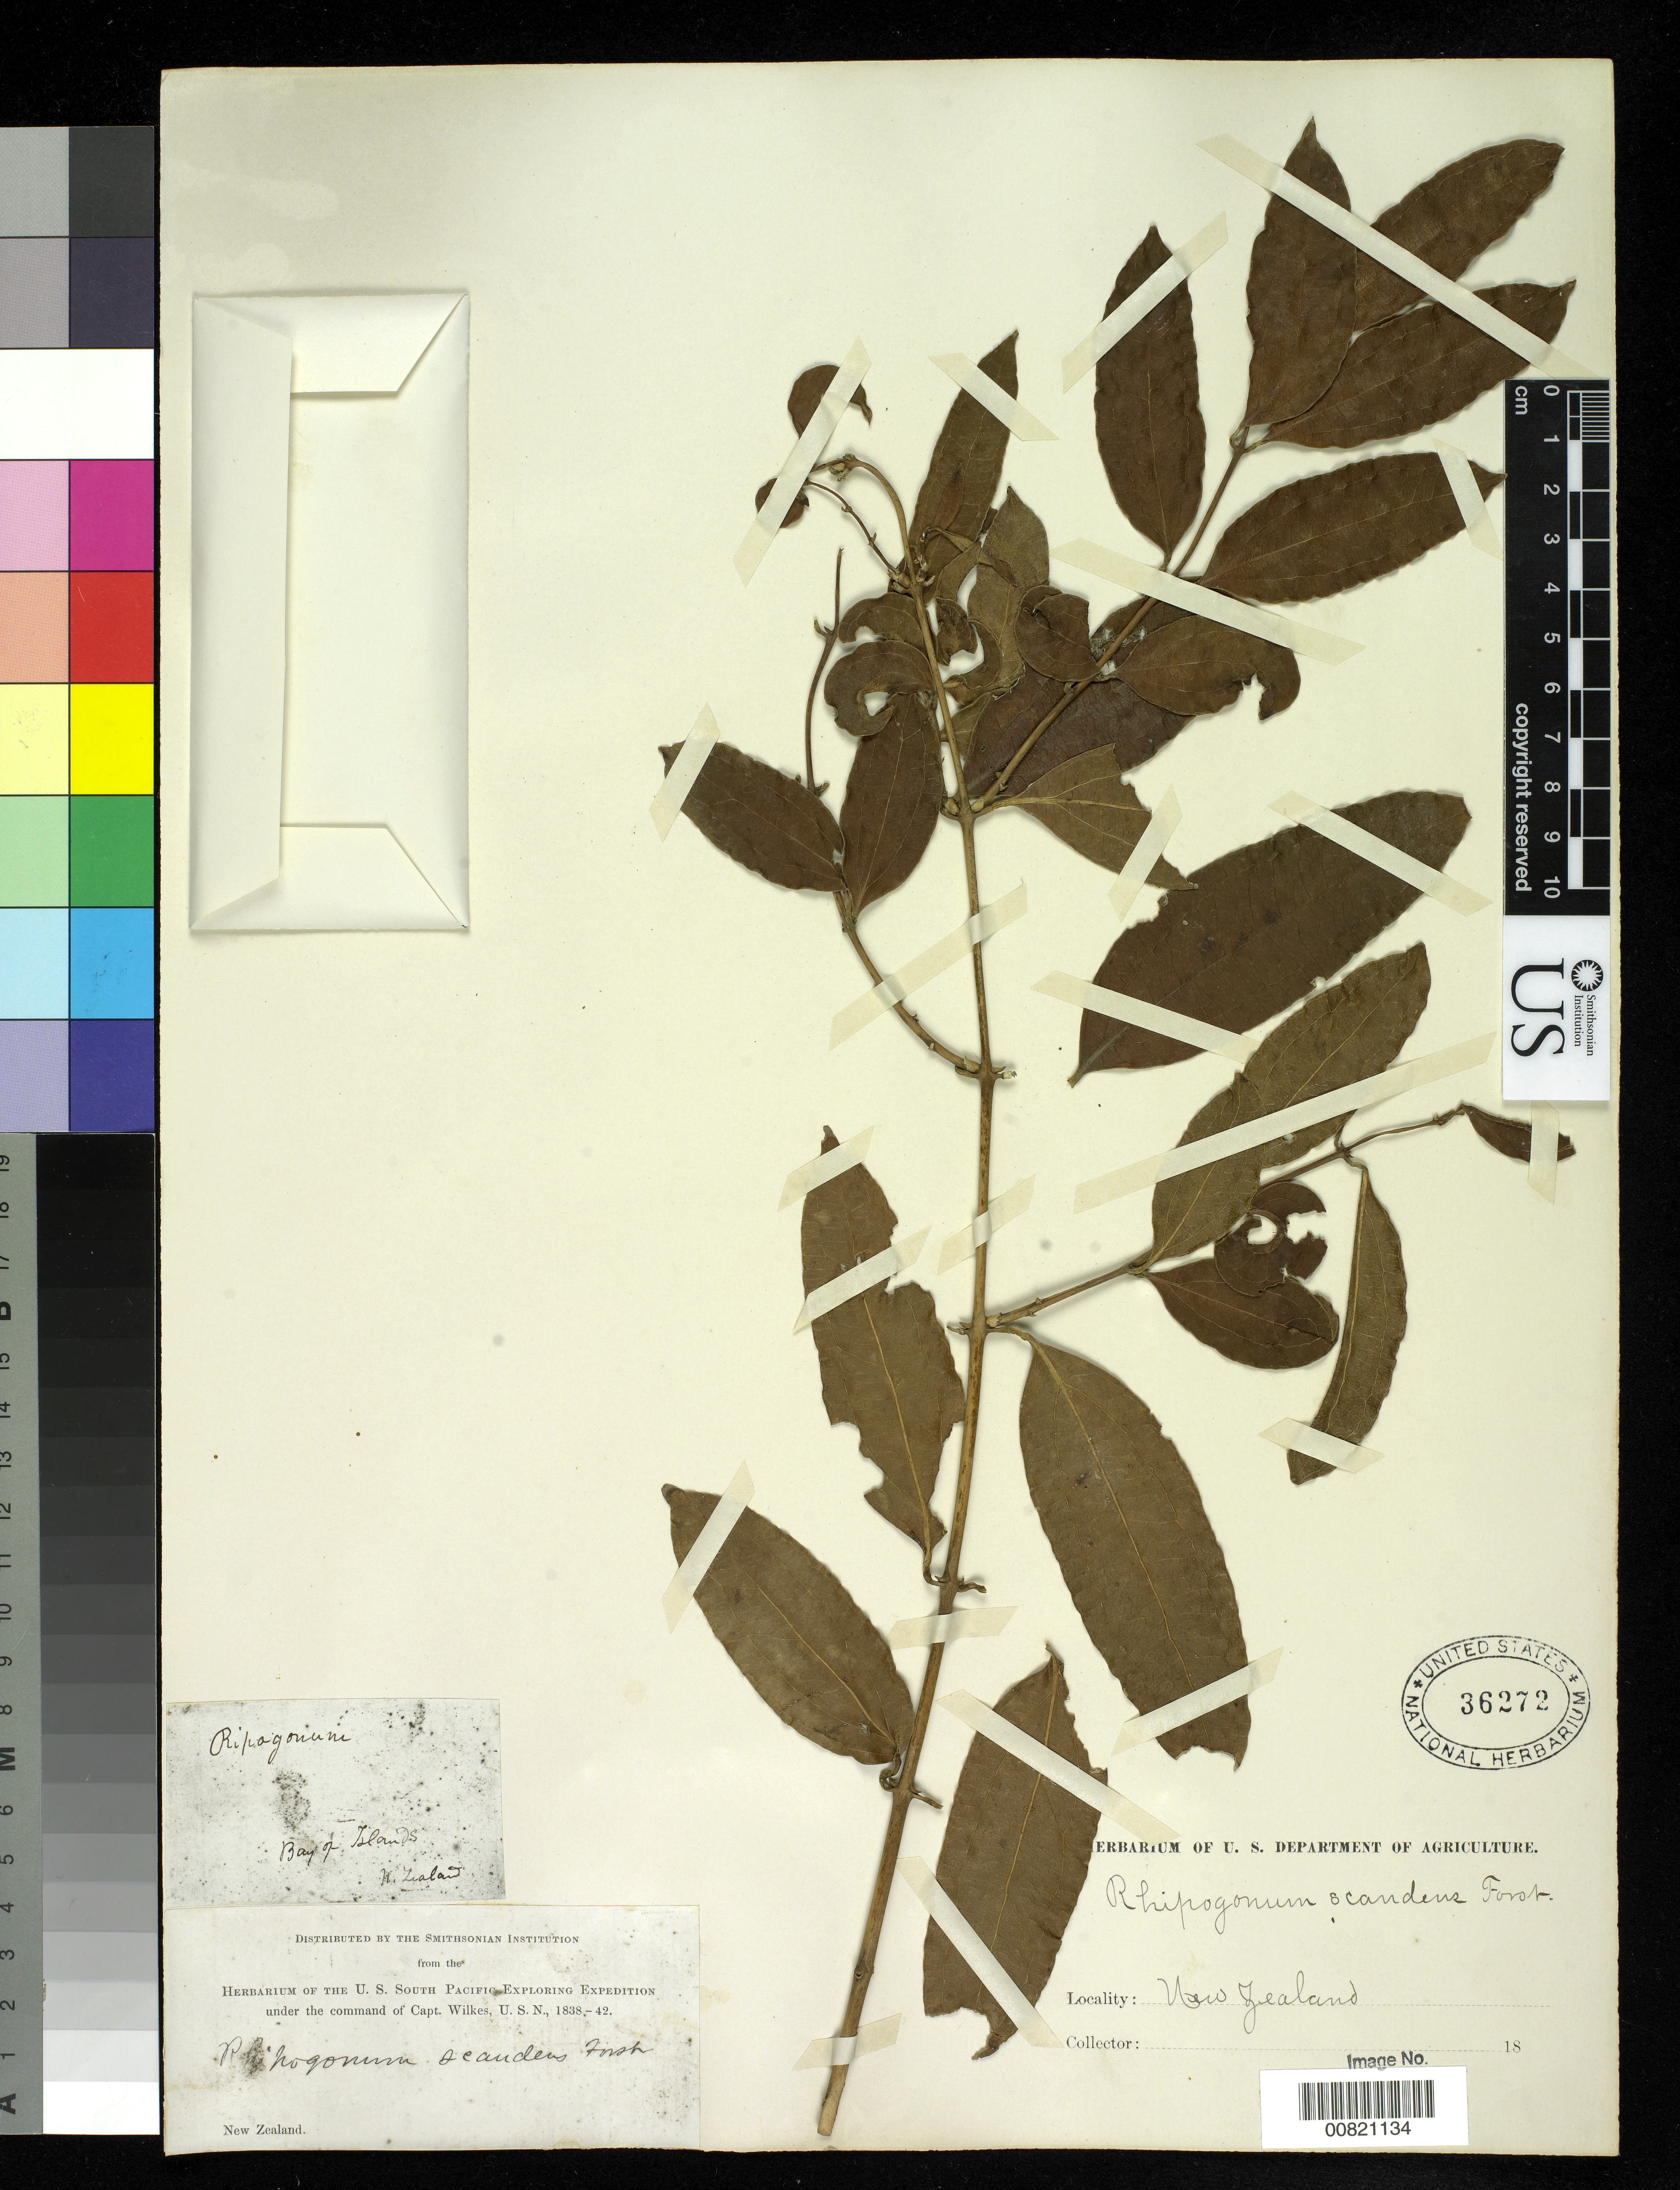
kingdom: Plantae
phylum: Tracheophyta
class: Liliopsida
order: Liliales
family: Ripogonaceae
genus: Rhipogonum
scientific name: Rhipogonum scandens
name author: J.R. Forst. & G. Forst.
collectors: Wilkes Explor. Exped.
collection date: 1838/1842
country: New Zealand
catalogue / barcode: US 36272